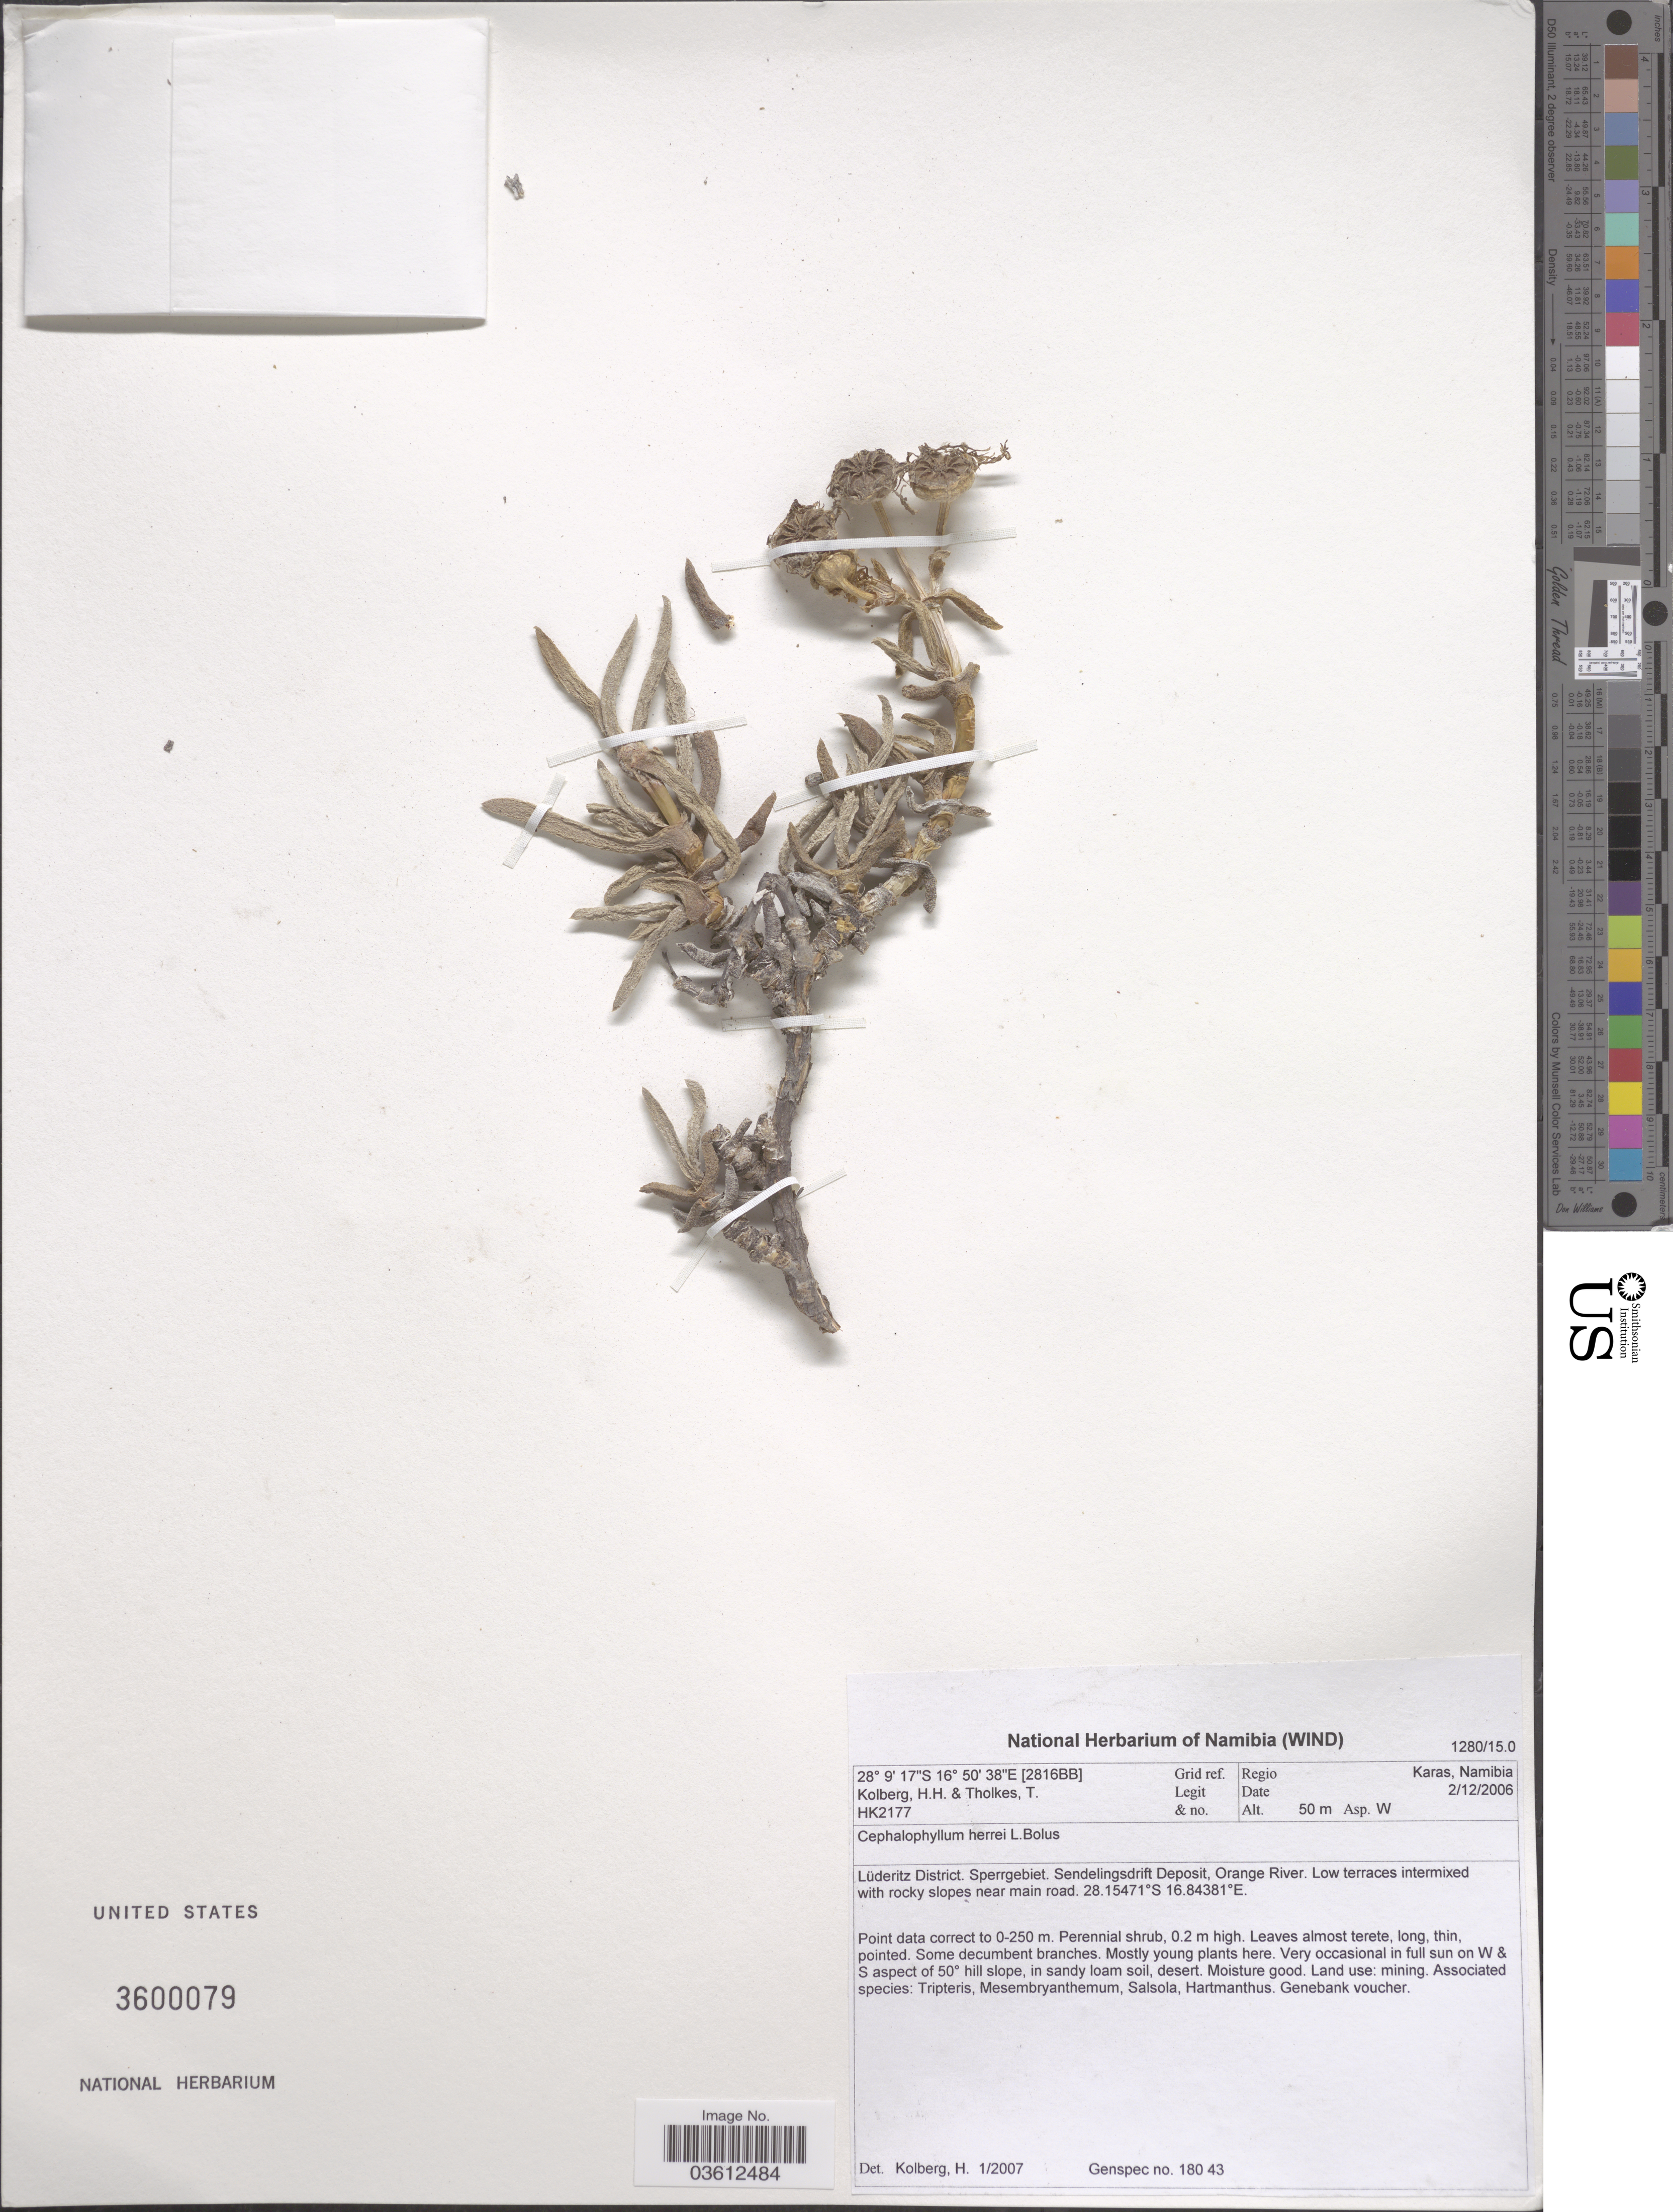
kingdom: Plantae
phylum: Tracheophyta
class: Magnoliopsida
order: Caryophyllales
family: Aizoaceae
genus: Cephalophyllum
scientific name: Cephalophyllum herrei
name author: L. Bolus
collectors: H. H. Kolberg & T. Tholkes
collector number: HK2177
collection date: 2006-12-02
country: Namibia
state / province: Karas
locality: Grid ref. [2816BB]. Regio Karas. Lüderitz District. Sperrgebiet. Sendelingsdrift Deposit, Orange River.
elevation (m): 50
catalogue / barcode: US 3600079